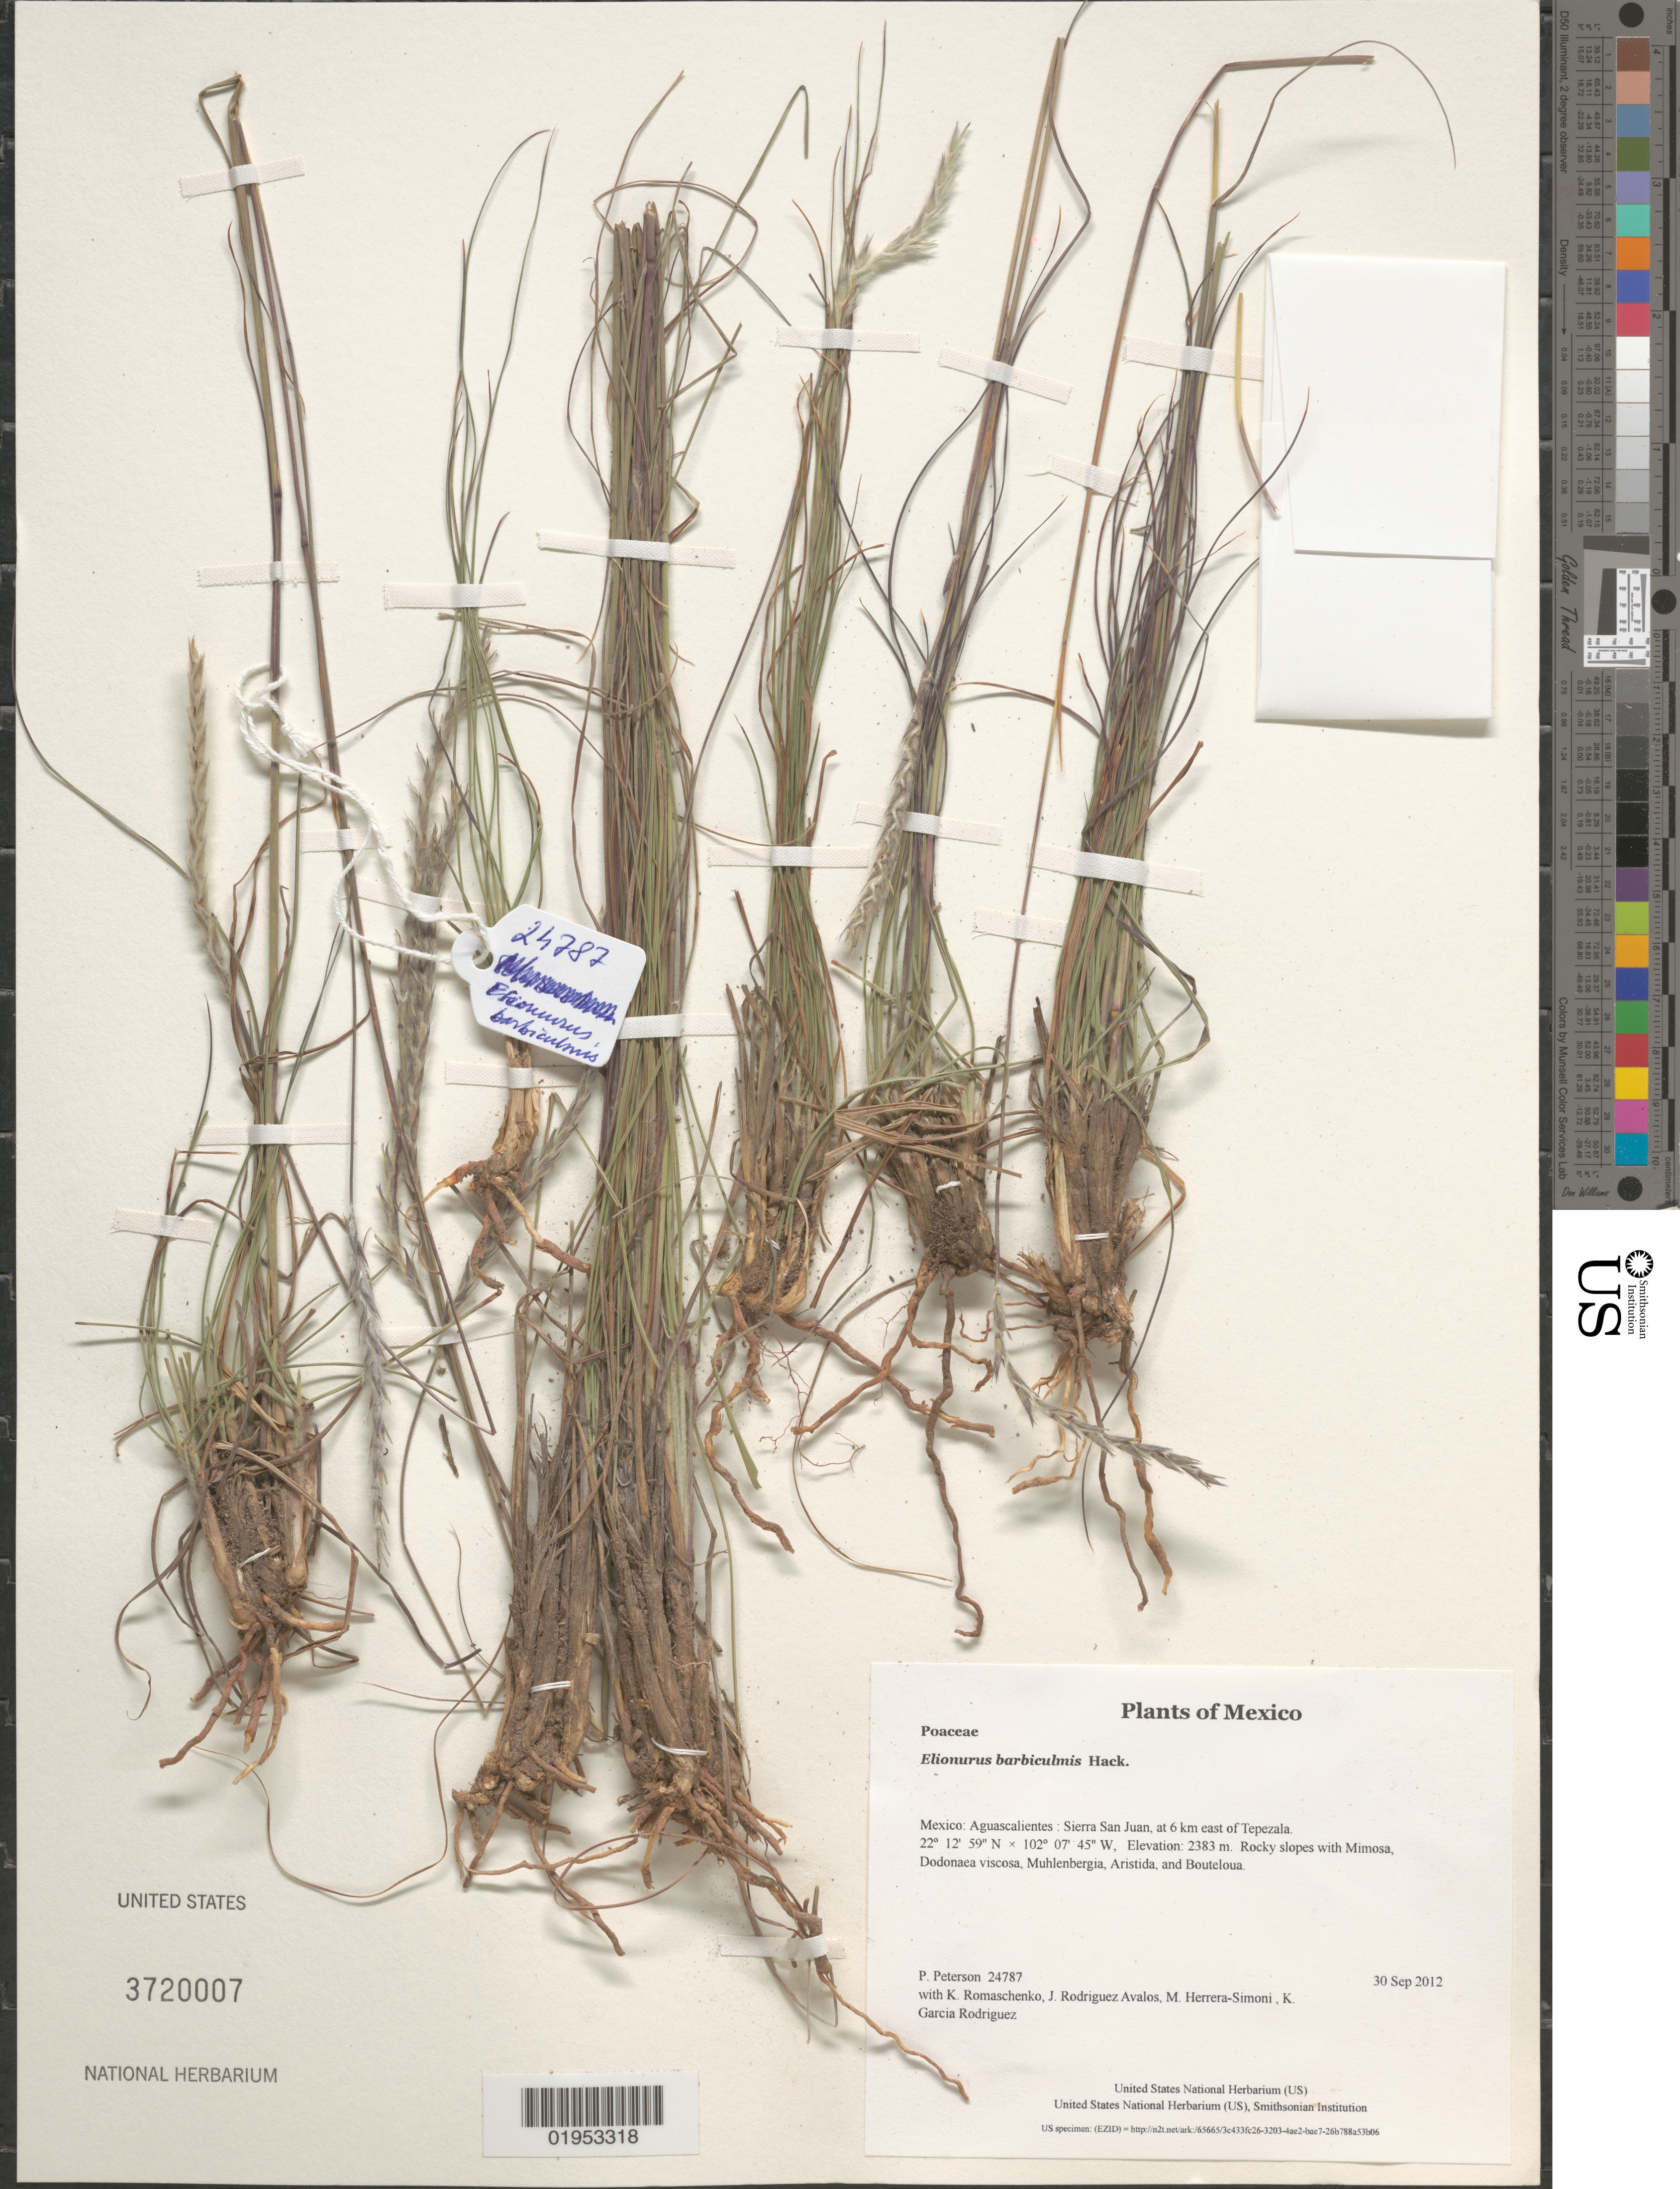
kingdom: Plantae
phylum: Tracheophyta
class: Liliopsida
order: Poales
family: Poaceae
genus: Elionurus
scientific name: Elionurus barbiculmis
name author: Hack. in A. DC.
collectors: P. M. Peterson, K. Romaschenko, J. Rodriguez Avalos, M. Herrera-Simoni & K. Garcia Rodriguez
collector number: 24787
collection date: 2012-09-30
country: Mexico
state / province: Aguascalientes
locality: Sierra San Juan, at 6 km east of Tepezala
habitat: Rocky slopes with Mimosa, Dodonaea viscosa, Muhlenbergia, Aristida, and Bouteloua.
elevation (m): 2383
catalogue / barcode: US 3720007